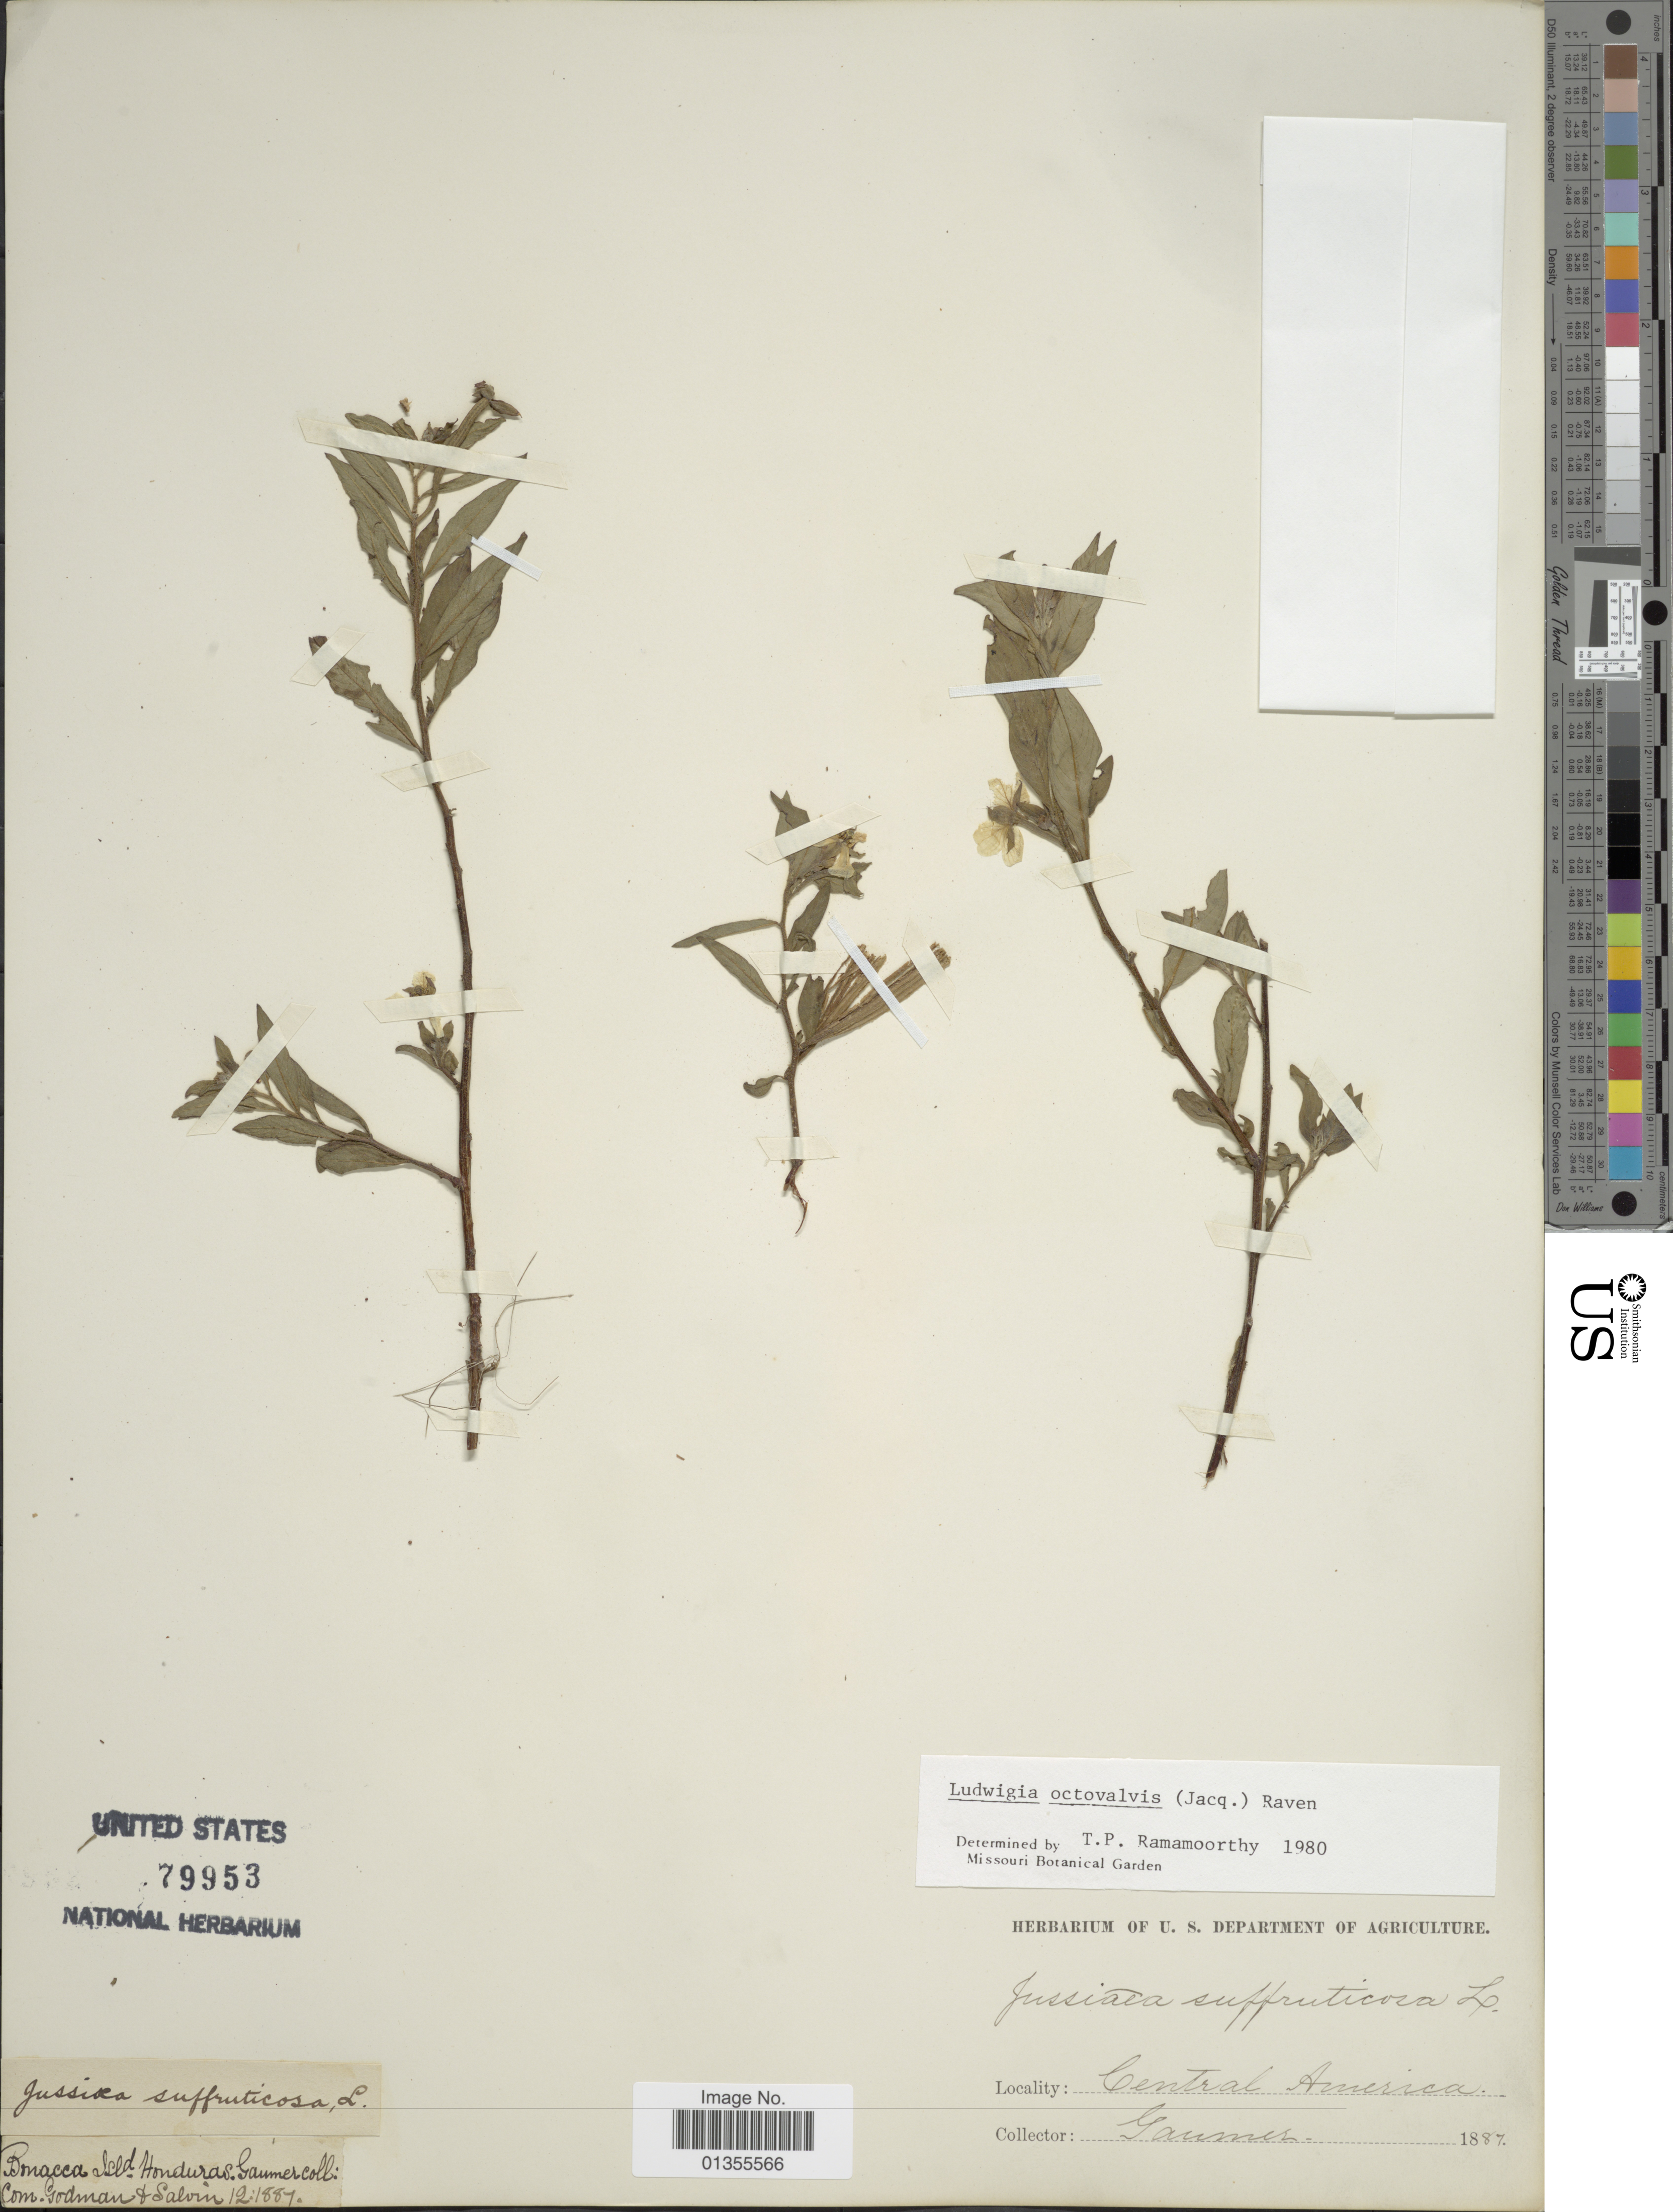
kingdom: Plantae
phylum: Tracheophyta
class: Magnoliopsida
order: Myrtales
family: Onagraceae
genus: Ludwigia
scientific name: Ludwigia octovalvis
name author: (Jacq.) P.H. Raven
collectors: -. Gaumer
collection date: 1887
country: Honduras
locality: Bonacca l.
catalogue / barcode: US 79953